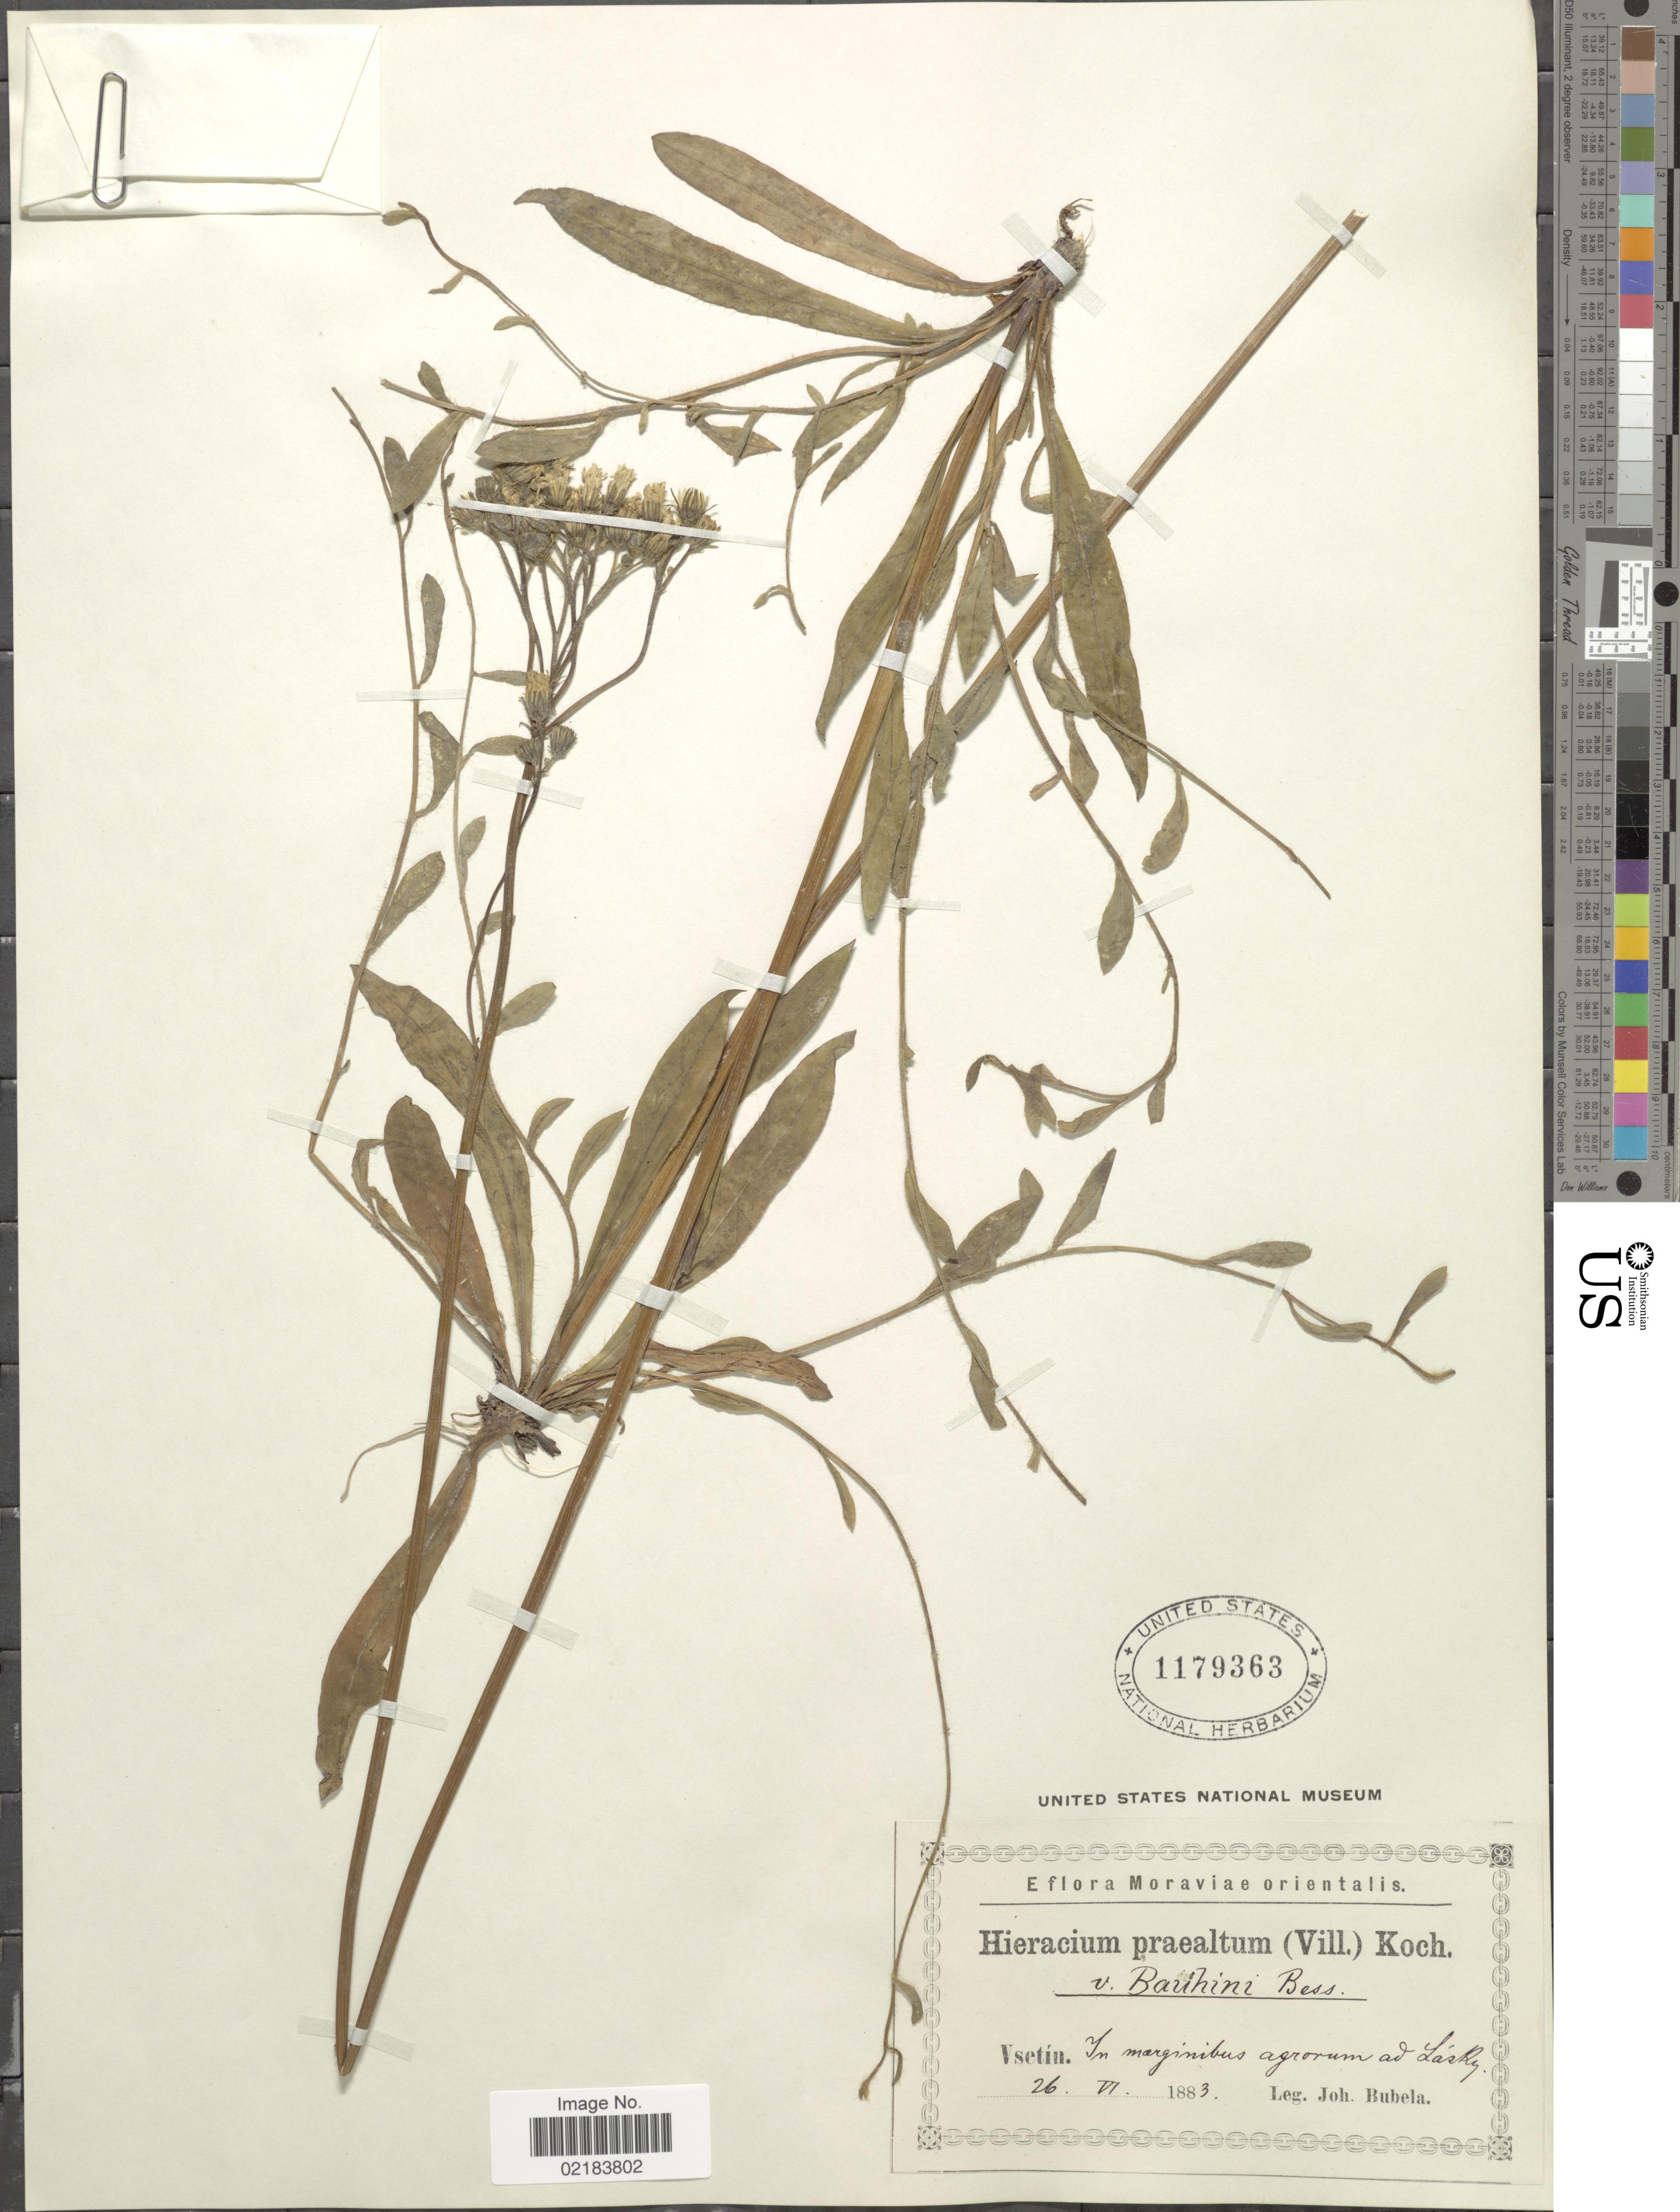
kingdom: Plantae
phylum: Tracheophyta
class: Magnoliopsida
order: Asterales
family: Asteraceae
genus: Pilosella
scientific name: Pilosella piloselloides subsp. praealta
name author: (Gochnat) S. Bräut. & Greuter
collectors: J. Bubela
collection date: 1883-06-26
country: Czechia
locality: Moraviae orientalis. Vsetín. In marginibus agrorum ad Lásky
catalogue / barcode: US 1179363